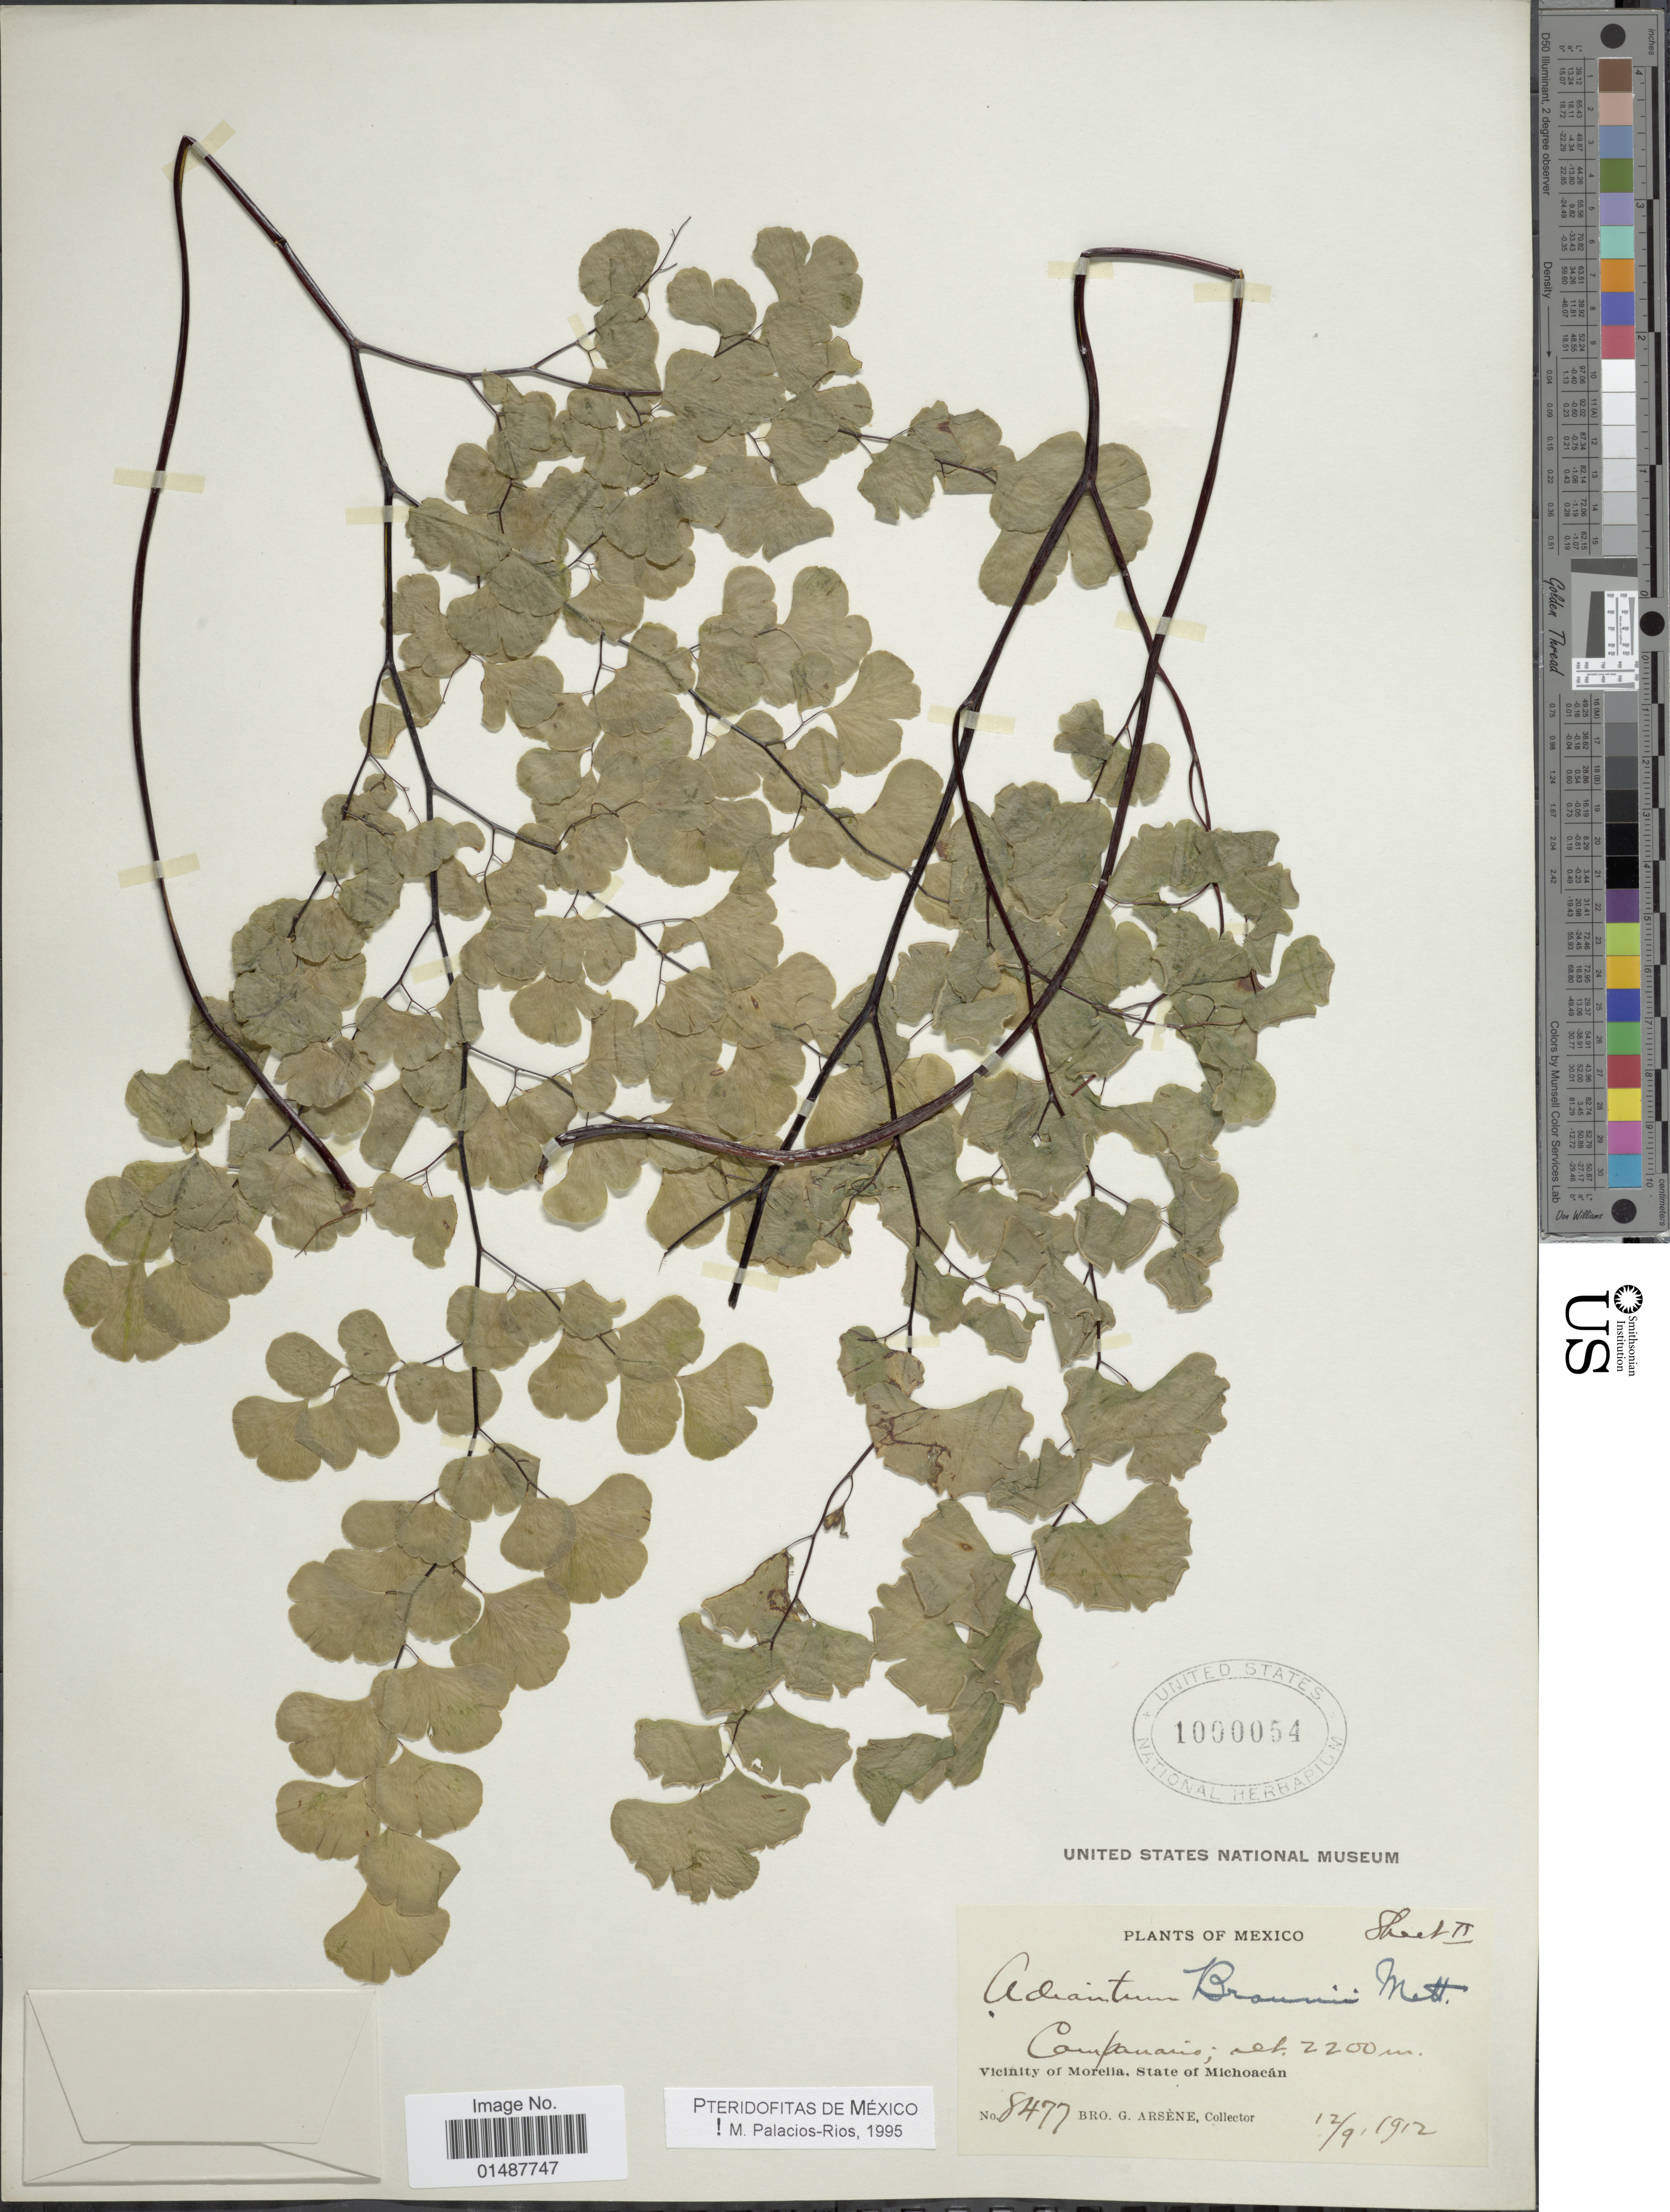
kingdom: Plantae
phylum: Tracheophyta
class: Polypodiopsida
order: Polypodiales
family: Pteridaceae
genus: Adiantum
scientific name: Adiantum braunii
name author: Mett. ex Kuhn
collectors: Bro. G. Arsène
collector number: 8477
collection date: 1912-09-12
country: Mexico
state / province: Michoacán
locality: Vicinity of Morelia, State of Michoacan, Campanario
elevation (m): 2200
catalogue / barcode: US 1000054